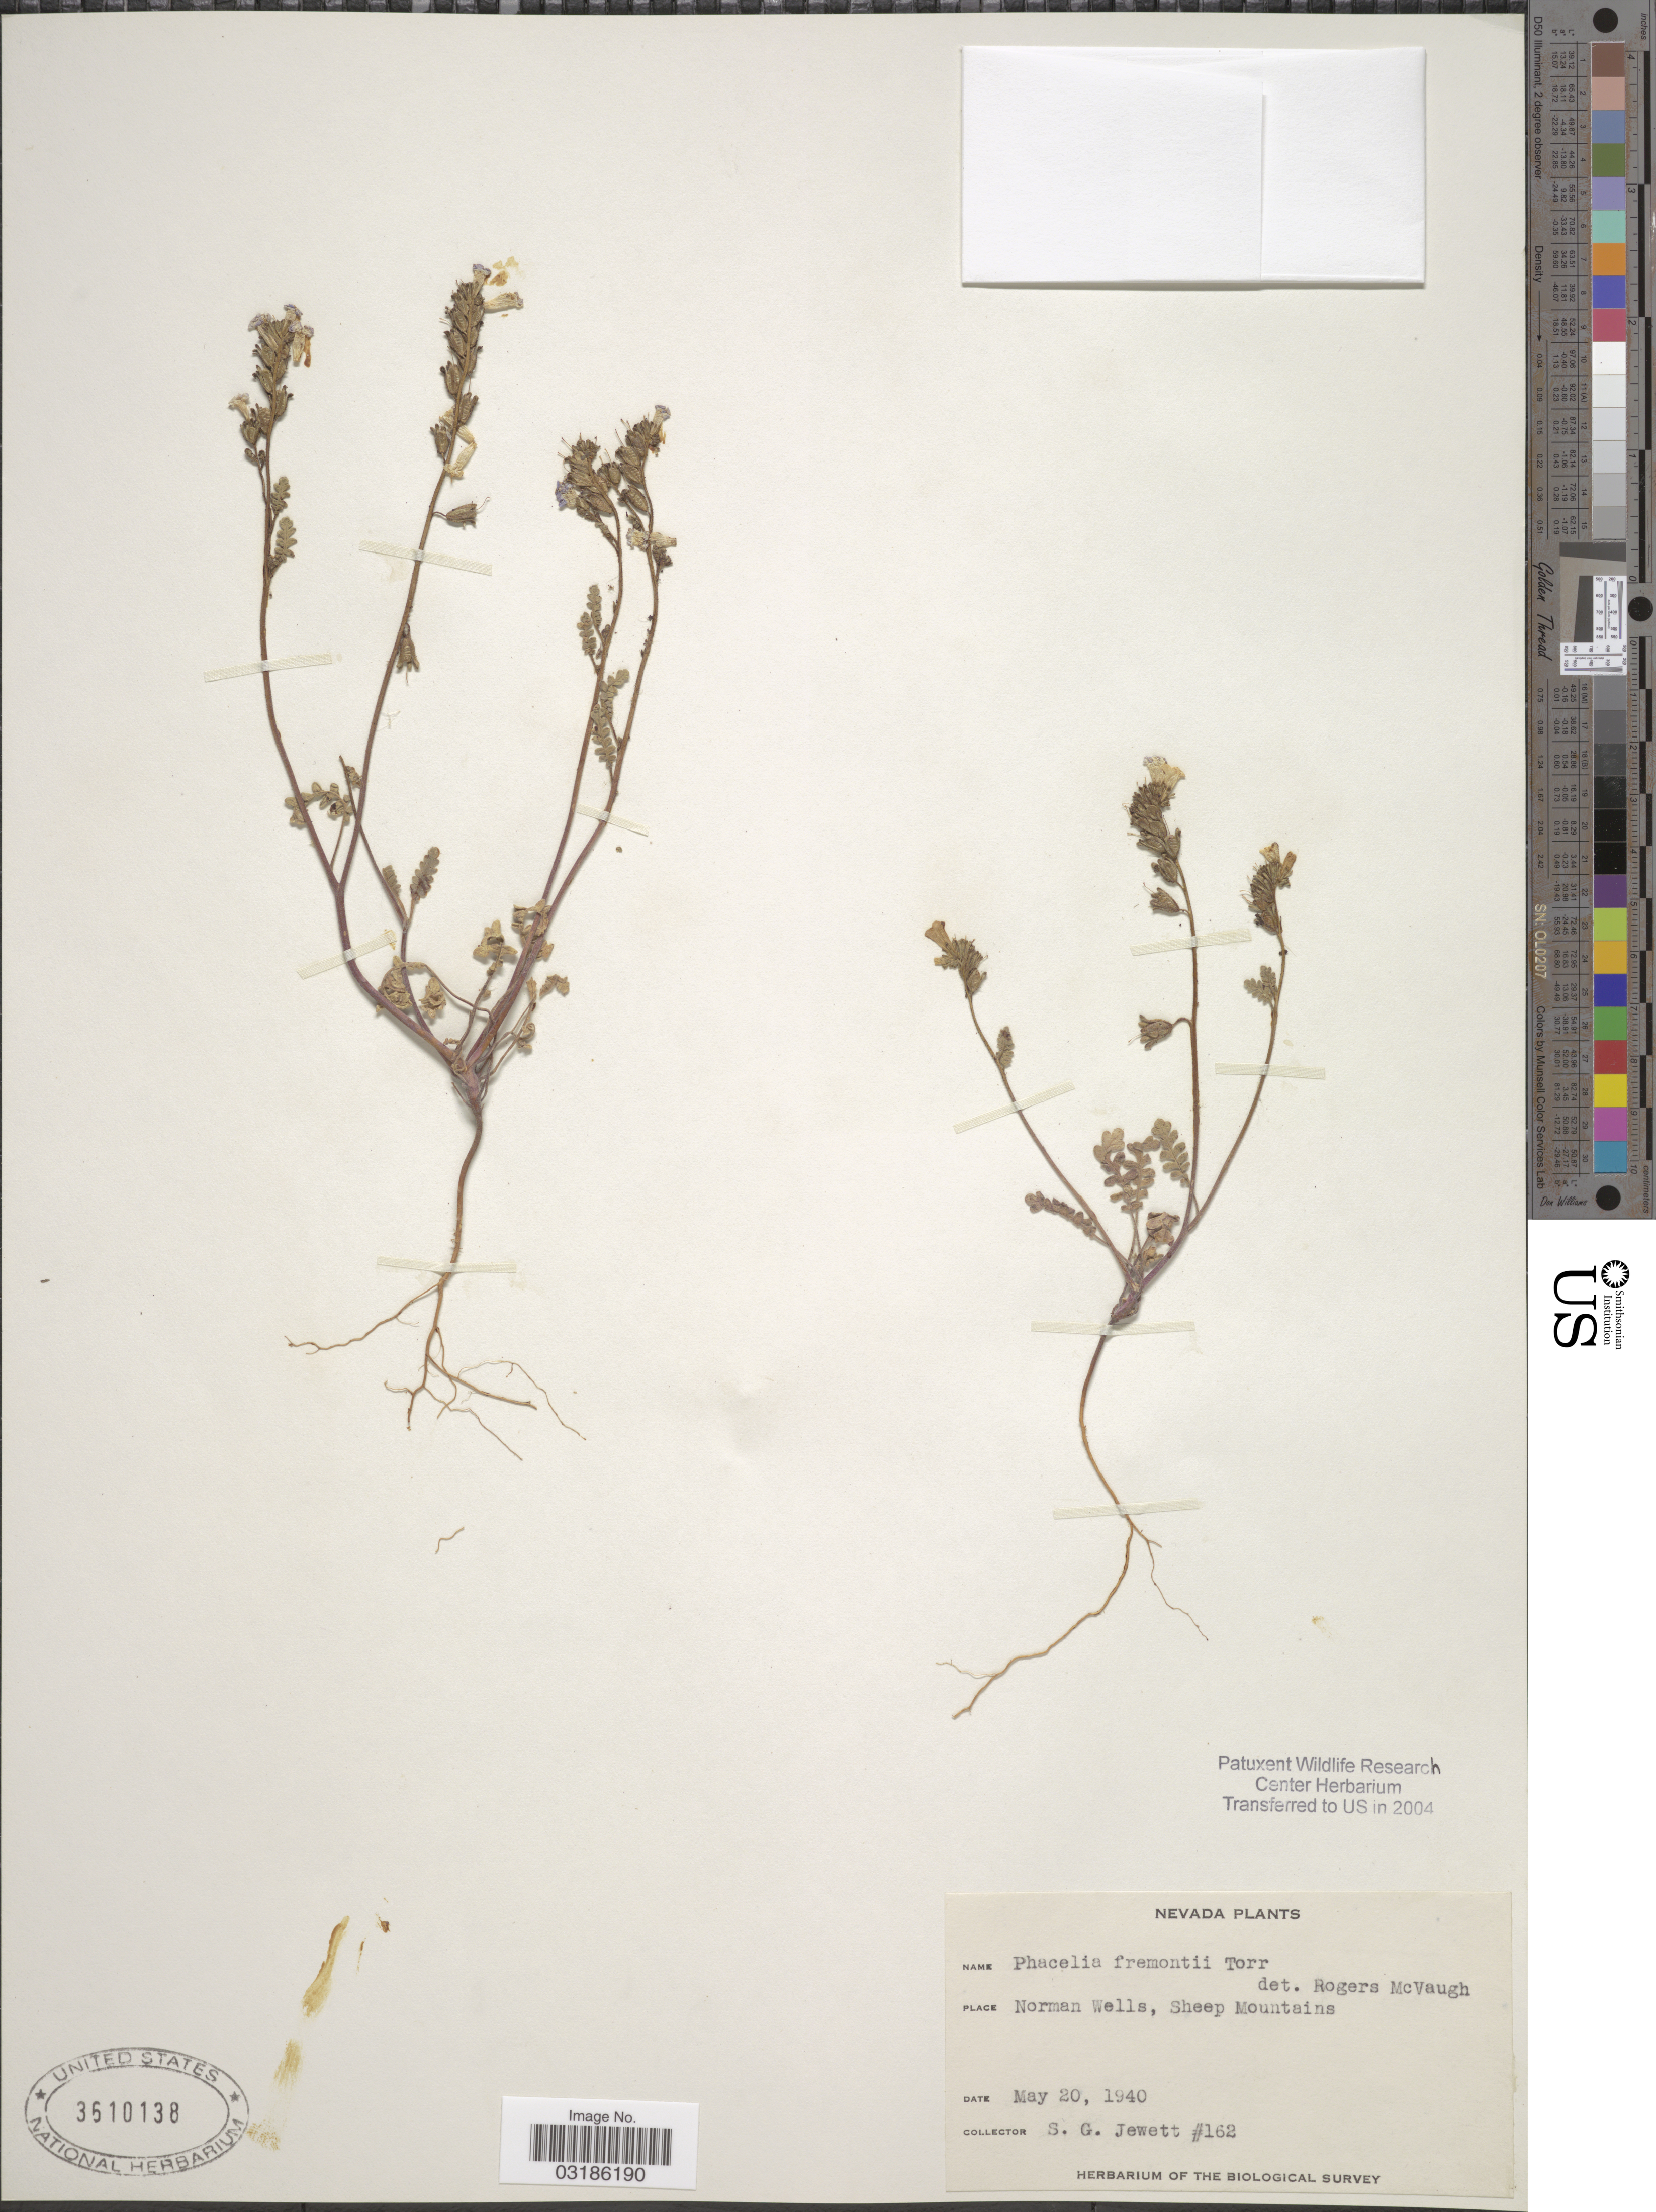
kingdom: Plantae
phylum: Tracheophyta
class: Magnoliopsida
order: Boraginales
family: Hydrophyllaceae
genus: Phacelia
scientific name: Phacelia fremontii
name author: Torr.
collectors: S. Jewett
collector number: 162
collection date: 1940-05-20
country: United States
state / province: Nevada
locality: Norman Wells, Sheep Mountains.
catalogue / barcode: US 3610138